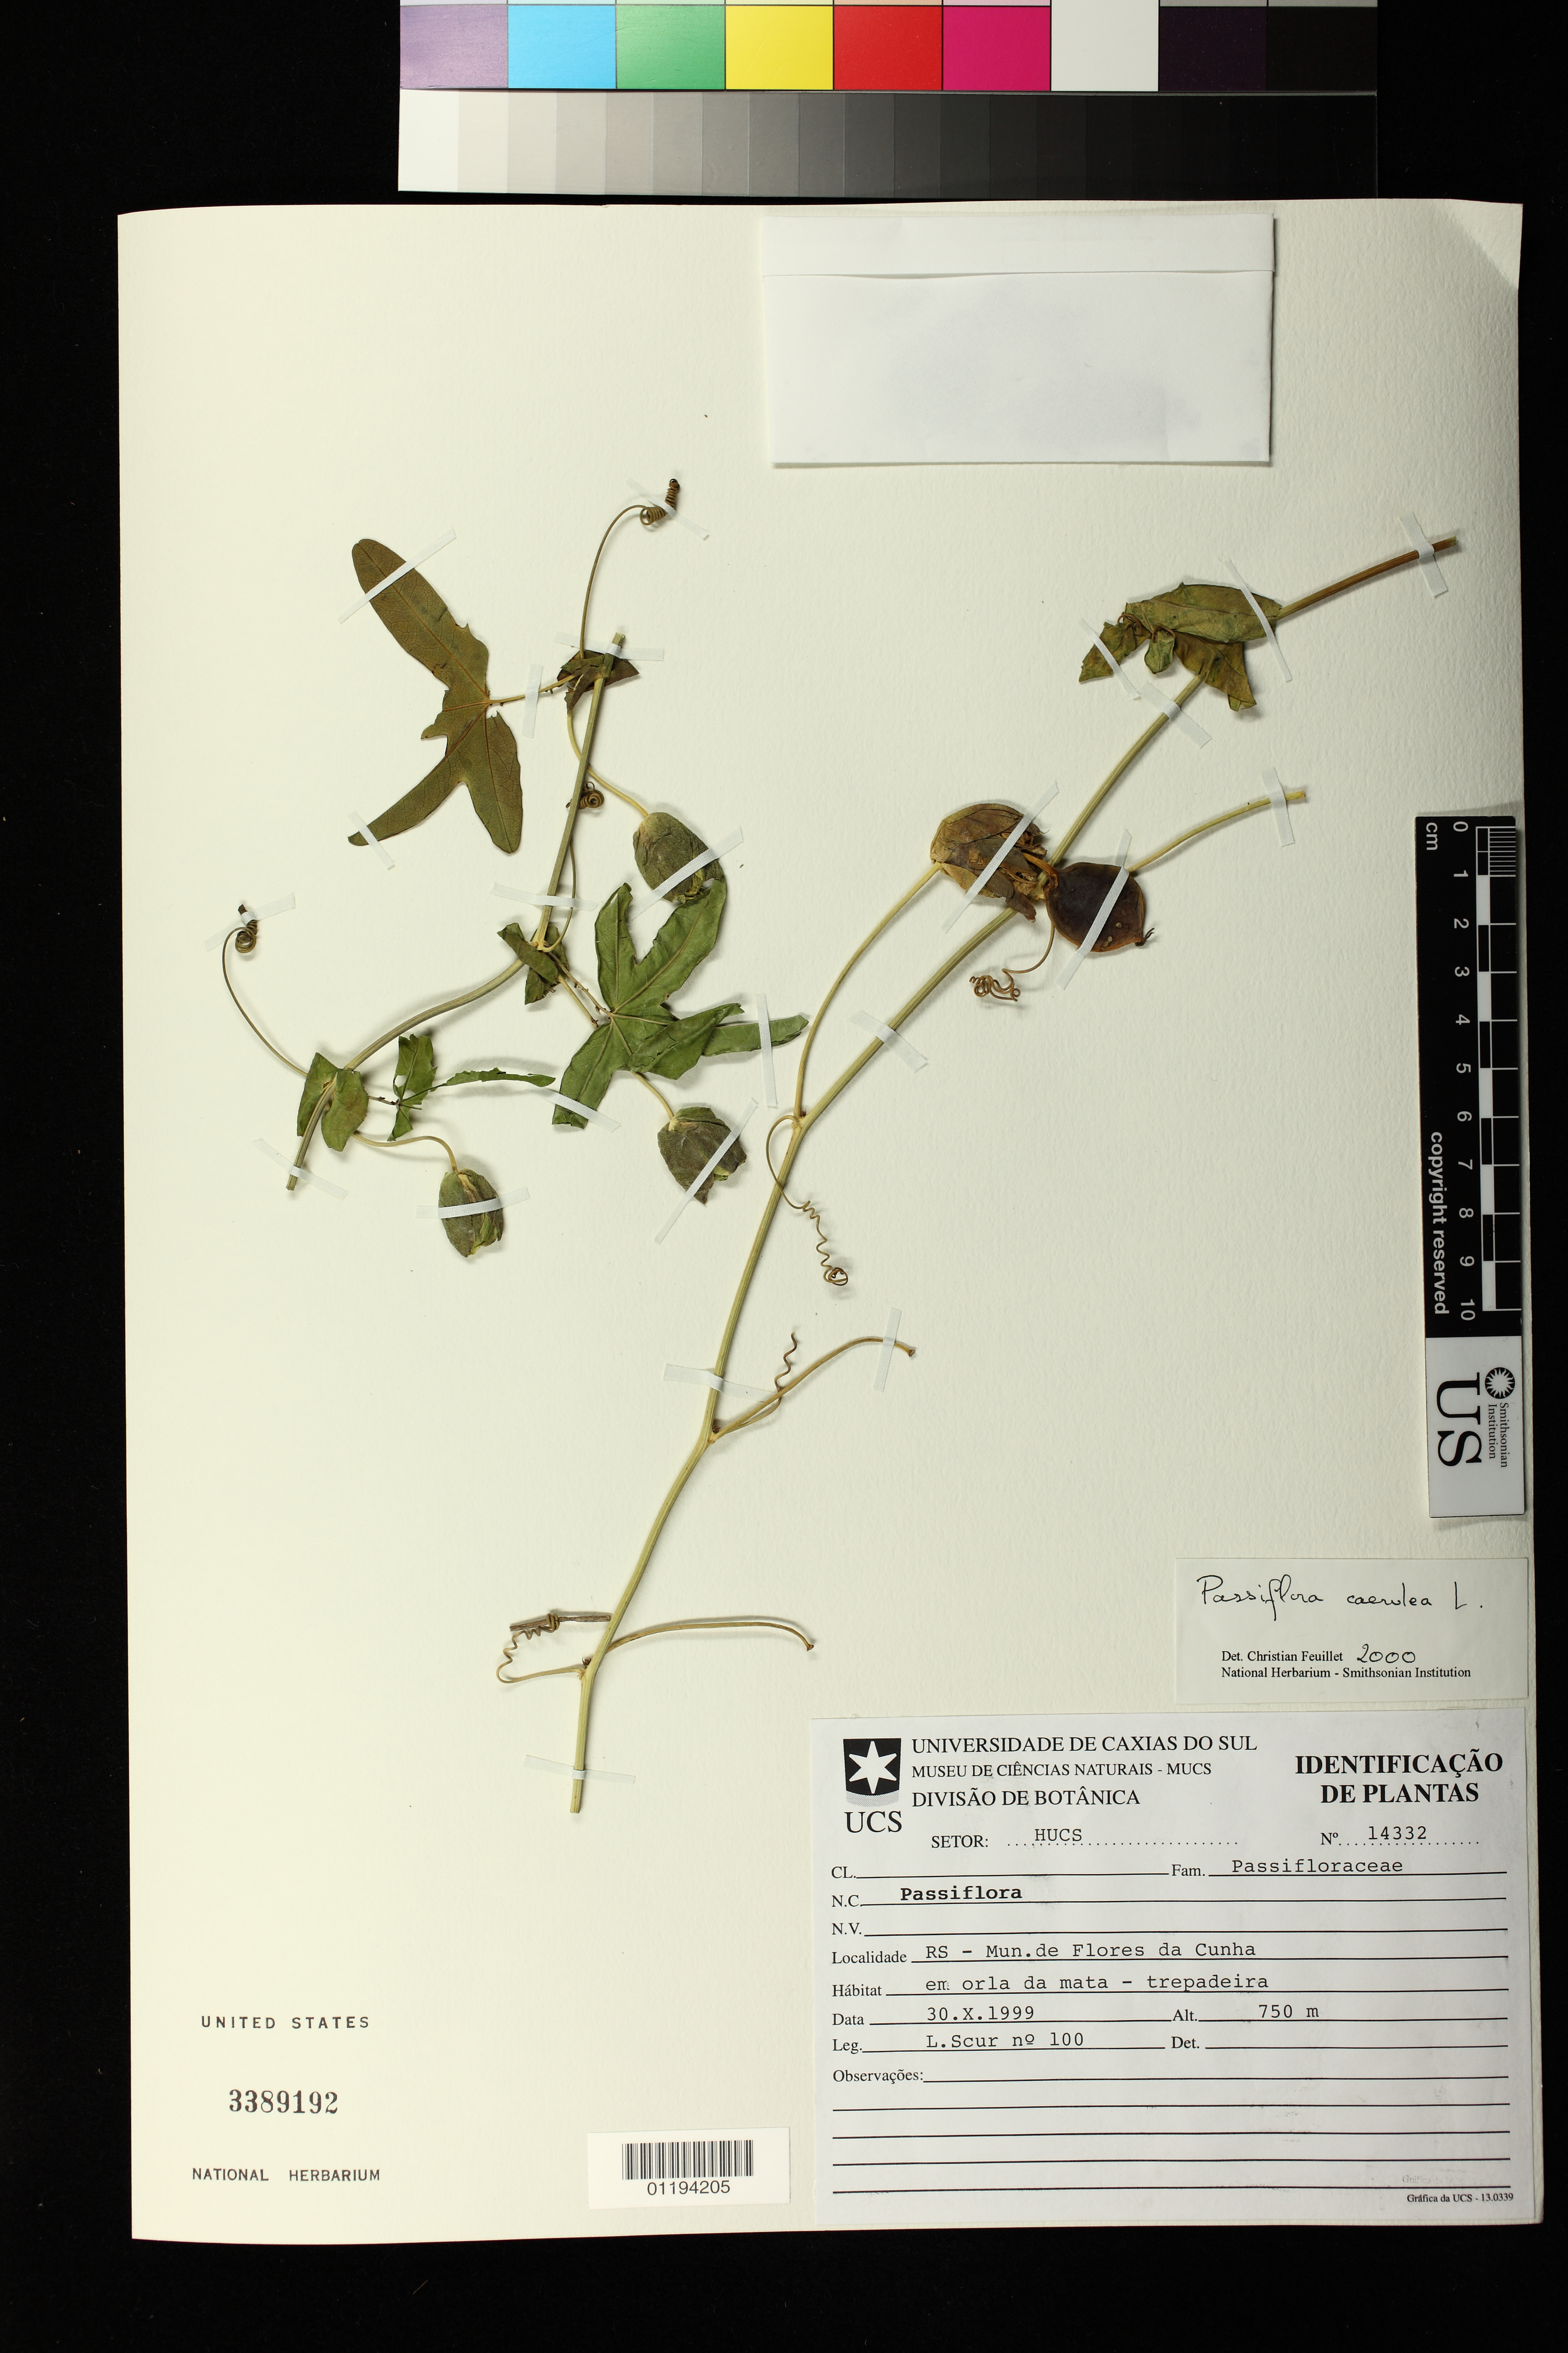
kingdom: Plantae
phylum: Tracheophyta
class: Magnoliopsida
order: Malpighiales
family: Passifloraceae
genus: Passiflora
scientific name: Passiflora caerulea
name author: L.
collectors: L. Scur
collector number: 100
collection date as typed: Oct 30 1999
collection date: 1999-10-30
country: Brazil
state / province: Rio Grande do Sul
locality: Mun. Flores da Cunha.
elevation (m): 750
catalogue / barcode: US 3389192